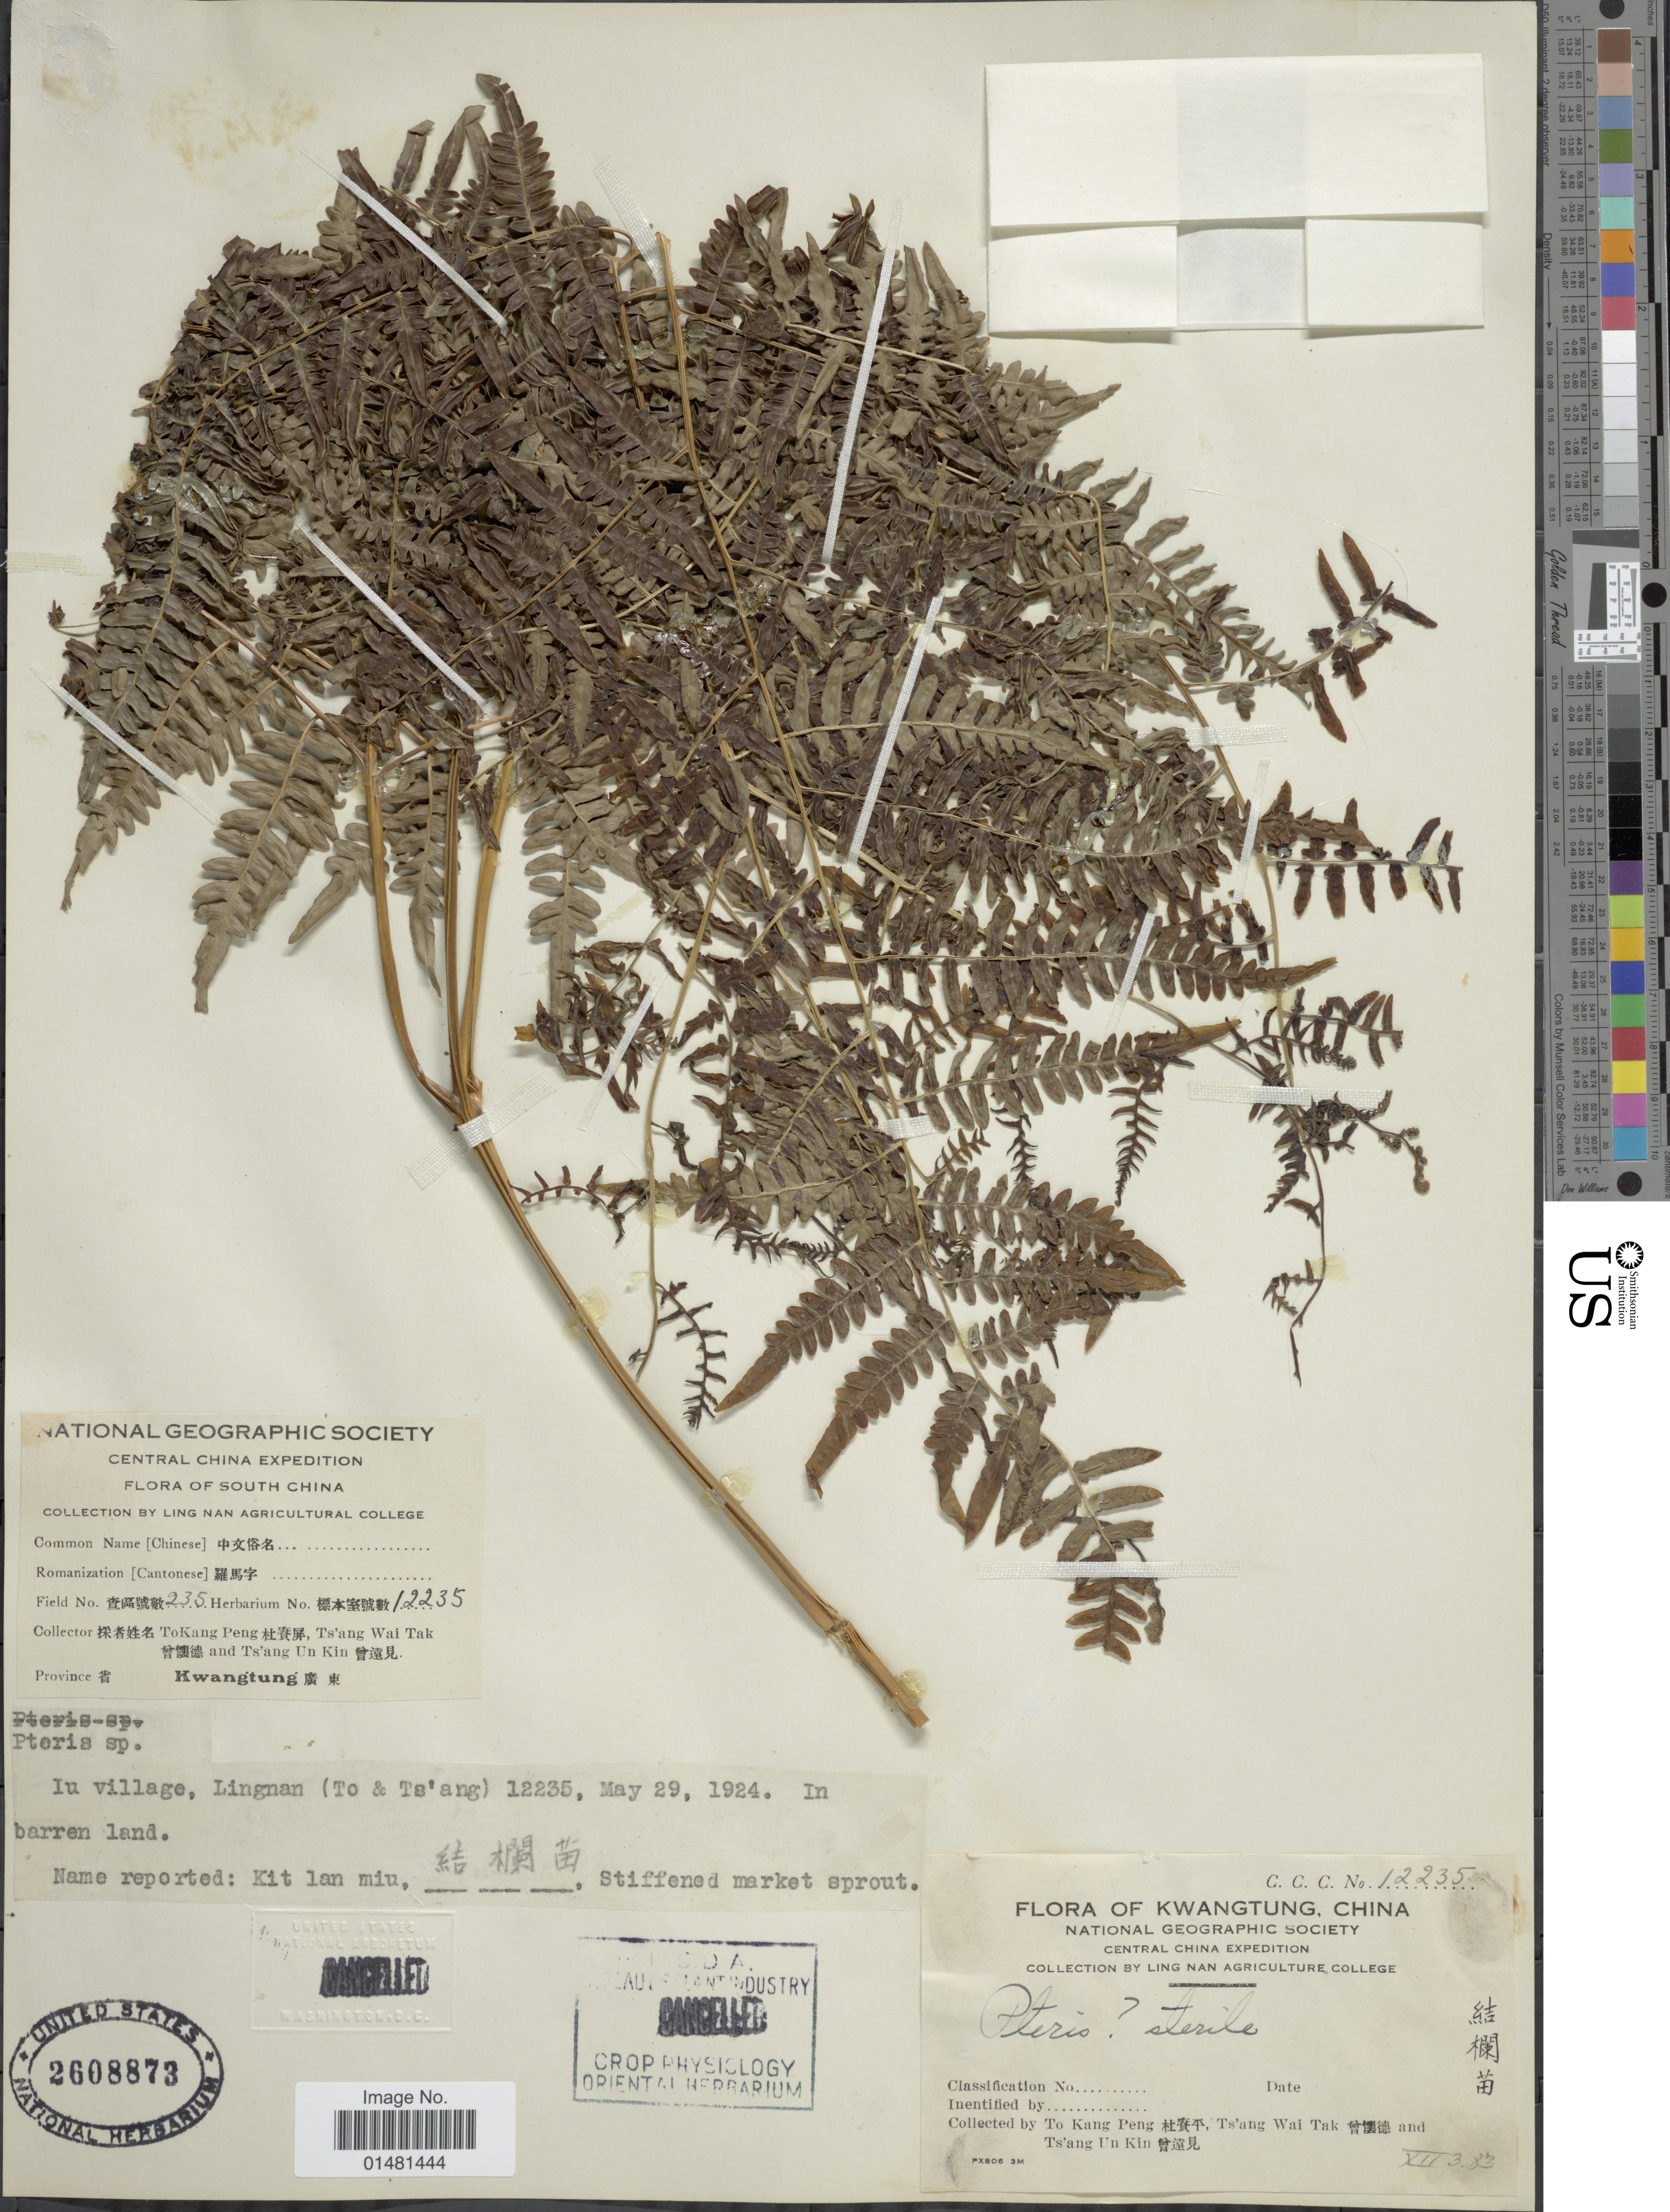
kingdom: Plantae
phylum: Tracheophyta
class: Polypodiopsida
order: Polypodiales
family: Pteridaceae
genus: Pteris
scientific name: Pteris sp.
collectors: T. K. Peng, T. Tak & T. Kin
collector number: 235/12235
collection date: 1924-05-29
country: China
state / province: Guangdong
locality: South China, Province Kwangtung, Iu village, Lingham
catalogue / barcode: US 2608873